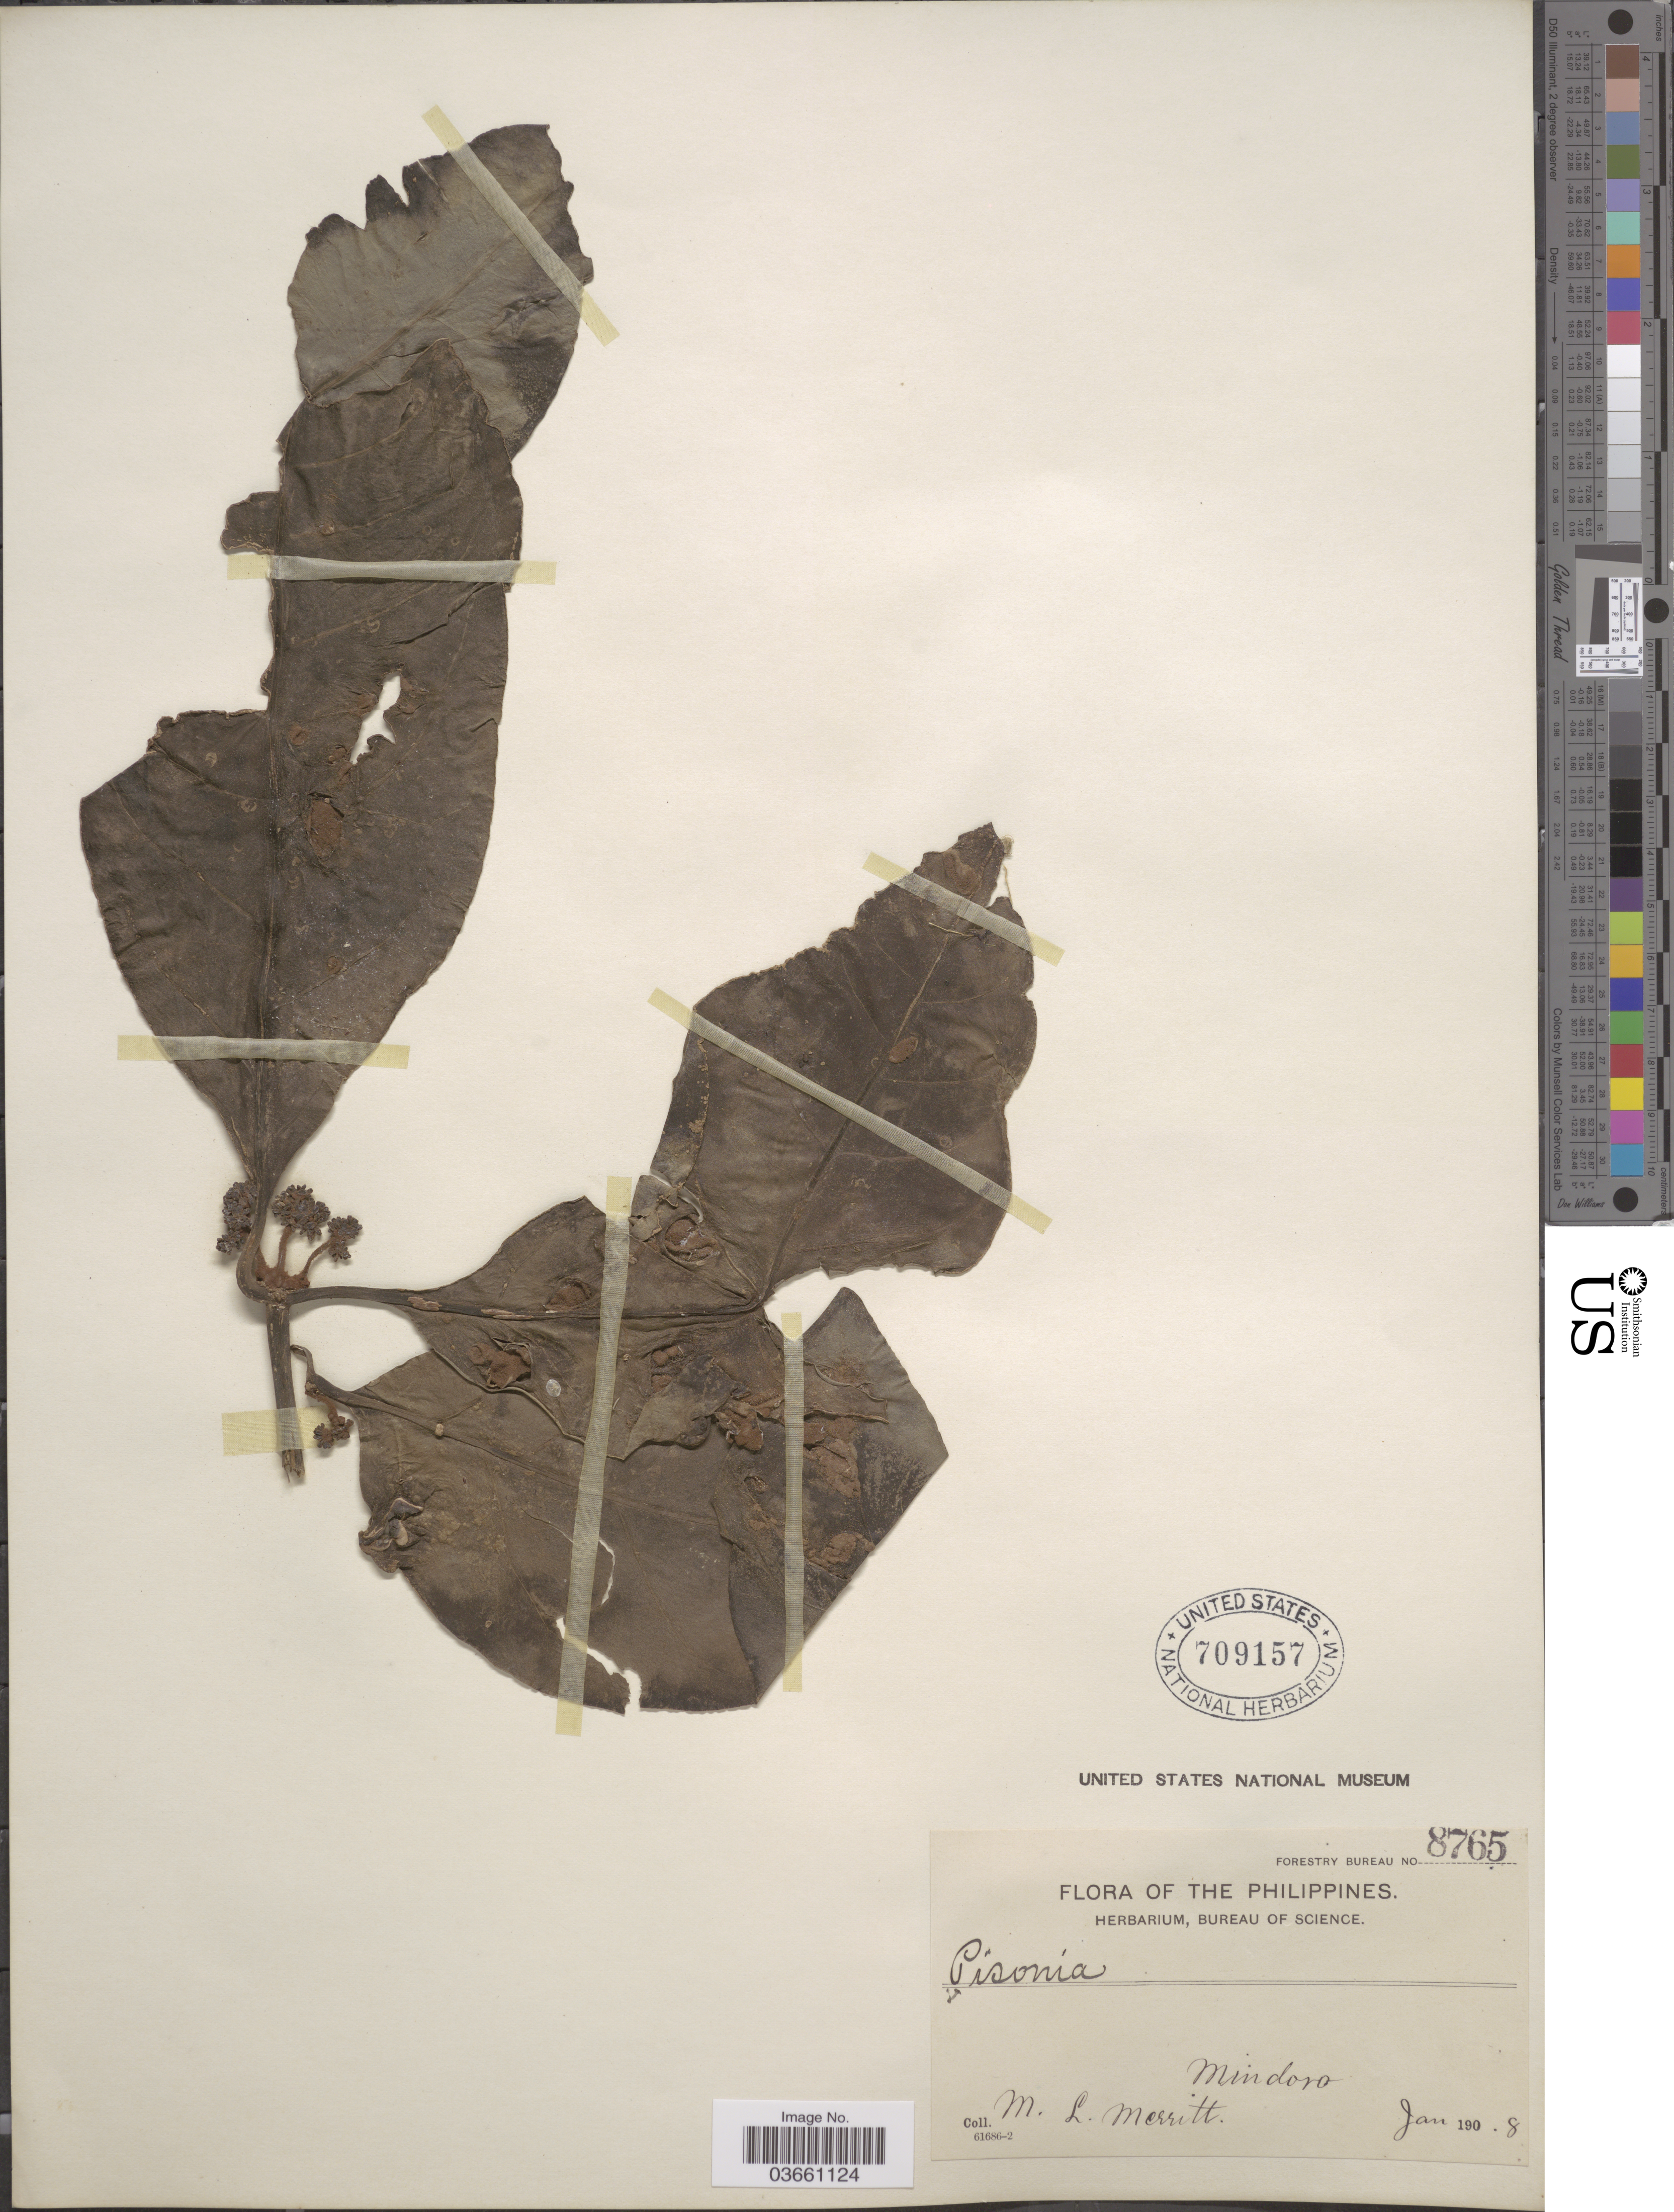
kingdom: Plantae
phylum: Tracheophyta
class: Magnoliopsida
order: Caryophyllales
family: Nyctaginaceae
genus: Pisonia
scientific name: Pisonia sp.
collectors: M. L. Merritt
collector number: Forestry Bureau 8765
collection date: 1908-01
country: Philippines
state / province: Mimaropa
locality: Mindoro.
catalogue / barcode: US 709157